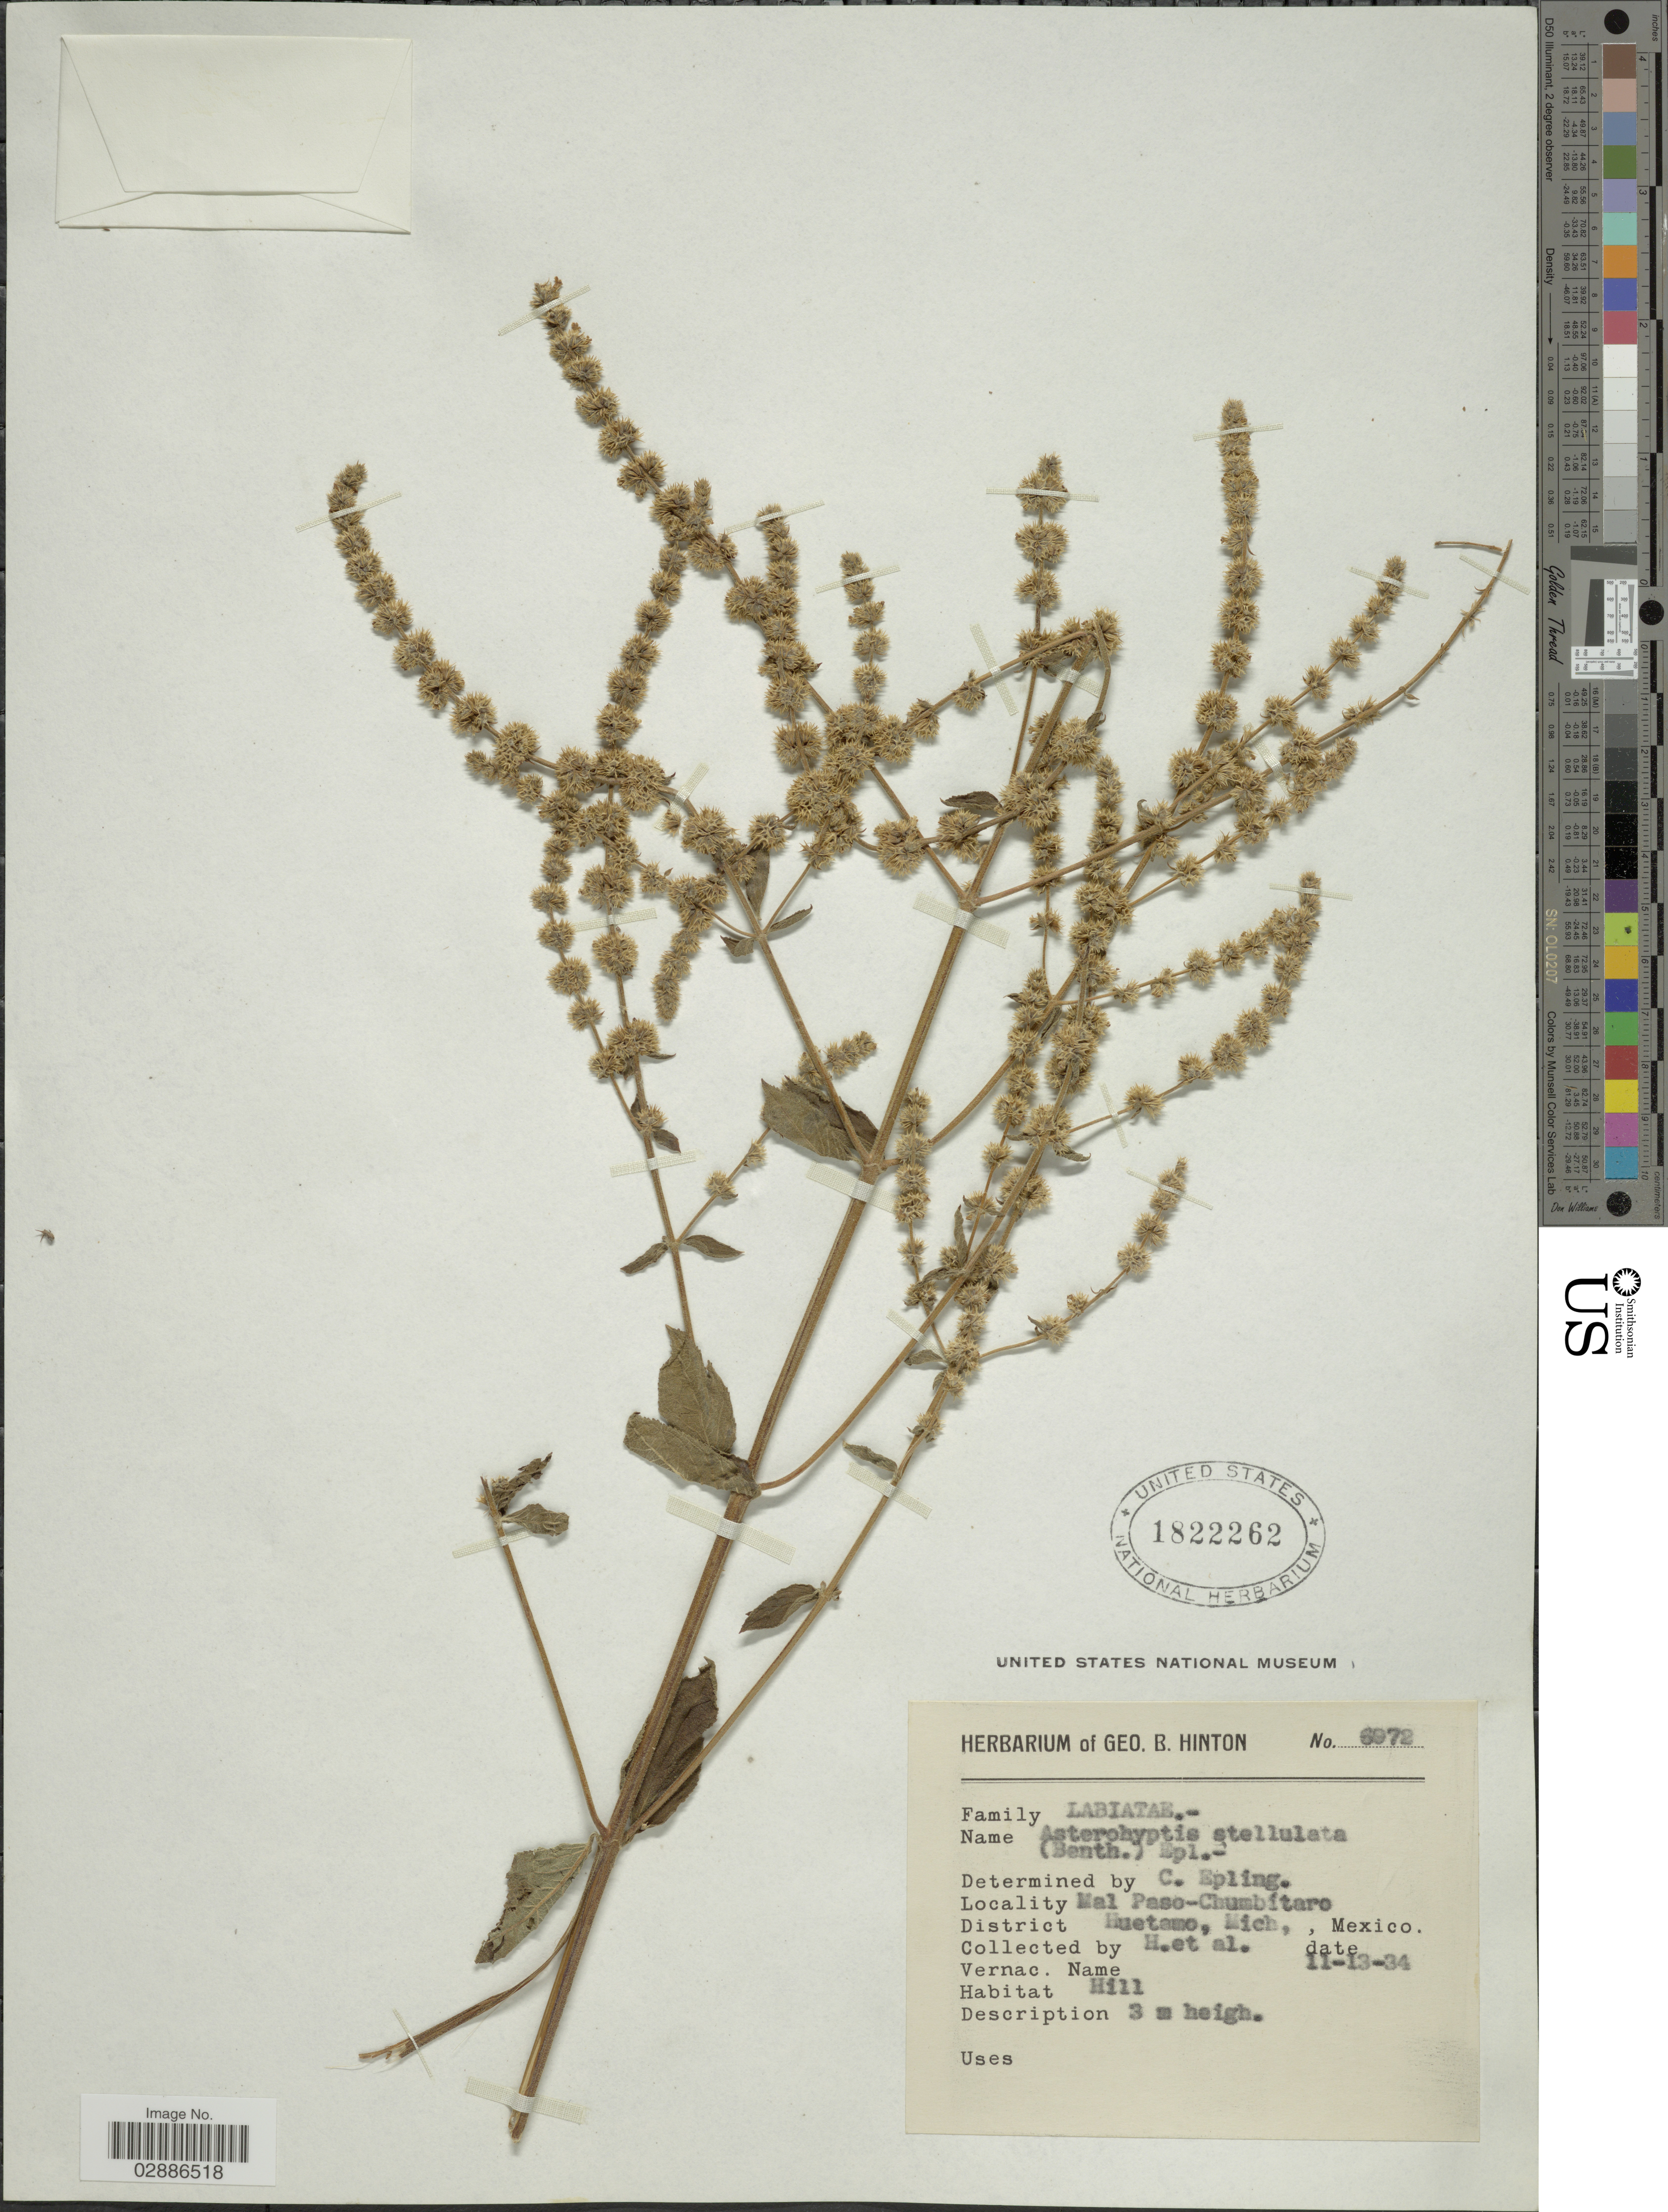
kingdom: Plantae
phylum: Tracheophyta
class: Magnoliopsida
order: Lamiales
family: Lamiaceae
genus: Asterohyptis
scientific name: Asterohyptis stellulata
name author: (Benth.) Epling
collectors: G. B. Hinton & et al.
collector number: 6972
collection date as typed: Transcribed d/m/y: 13/11/34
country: Mexico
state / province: Michoacán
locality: Mal Paso-Chumbítaro, District Huetamo, Mich., Mexico.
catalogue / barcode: US 1822262